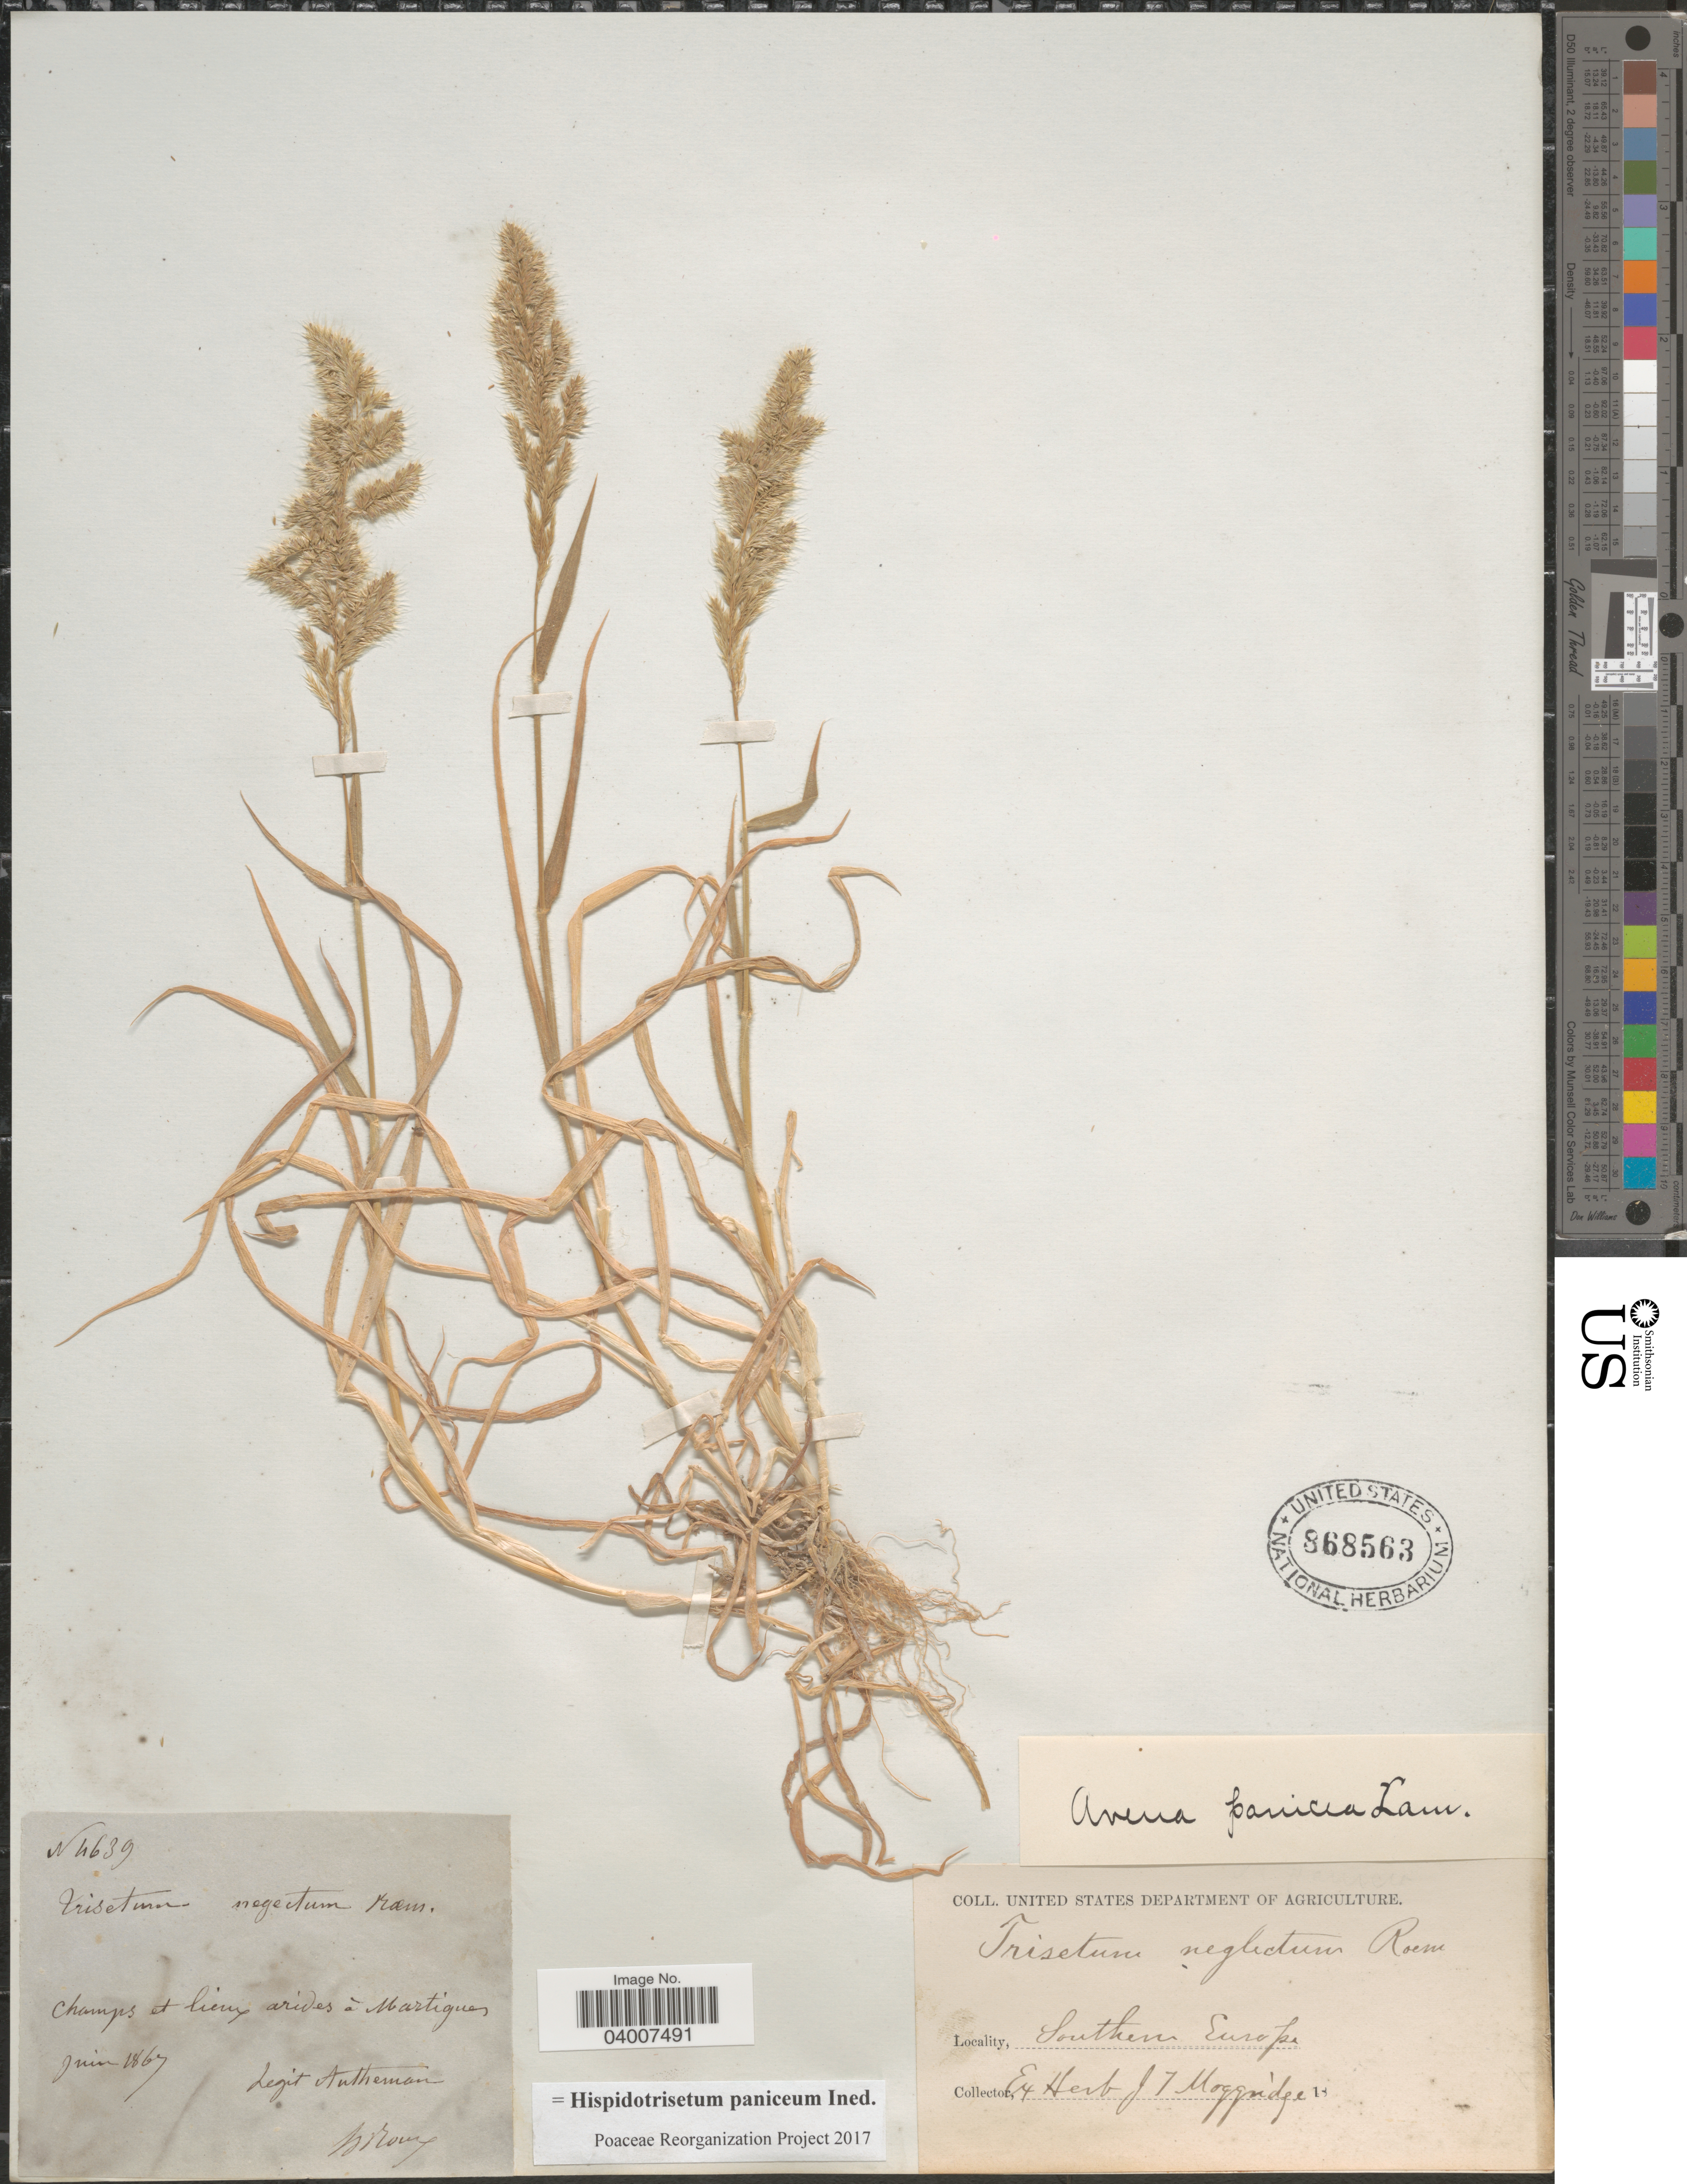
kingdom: Plantae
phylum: Tracheophyta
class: Liliopsida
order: Poales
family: Poaceae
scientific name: Hispidotrisetum paniceum ined.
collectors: Antheman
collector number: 4639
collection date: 1867-06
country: France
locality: Southern Europe. Champs et lieux arides á Martigues.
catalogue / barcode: US 868563